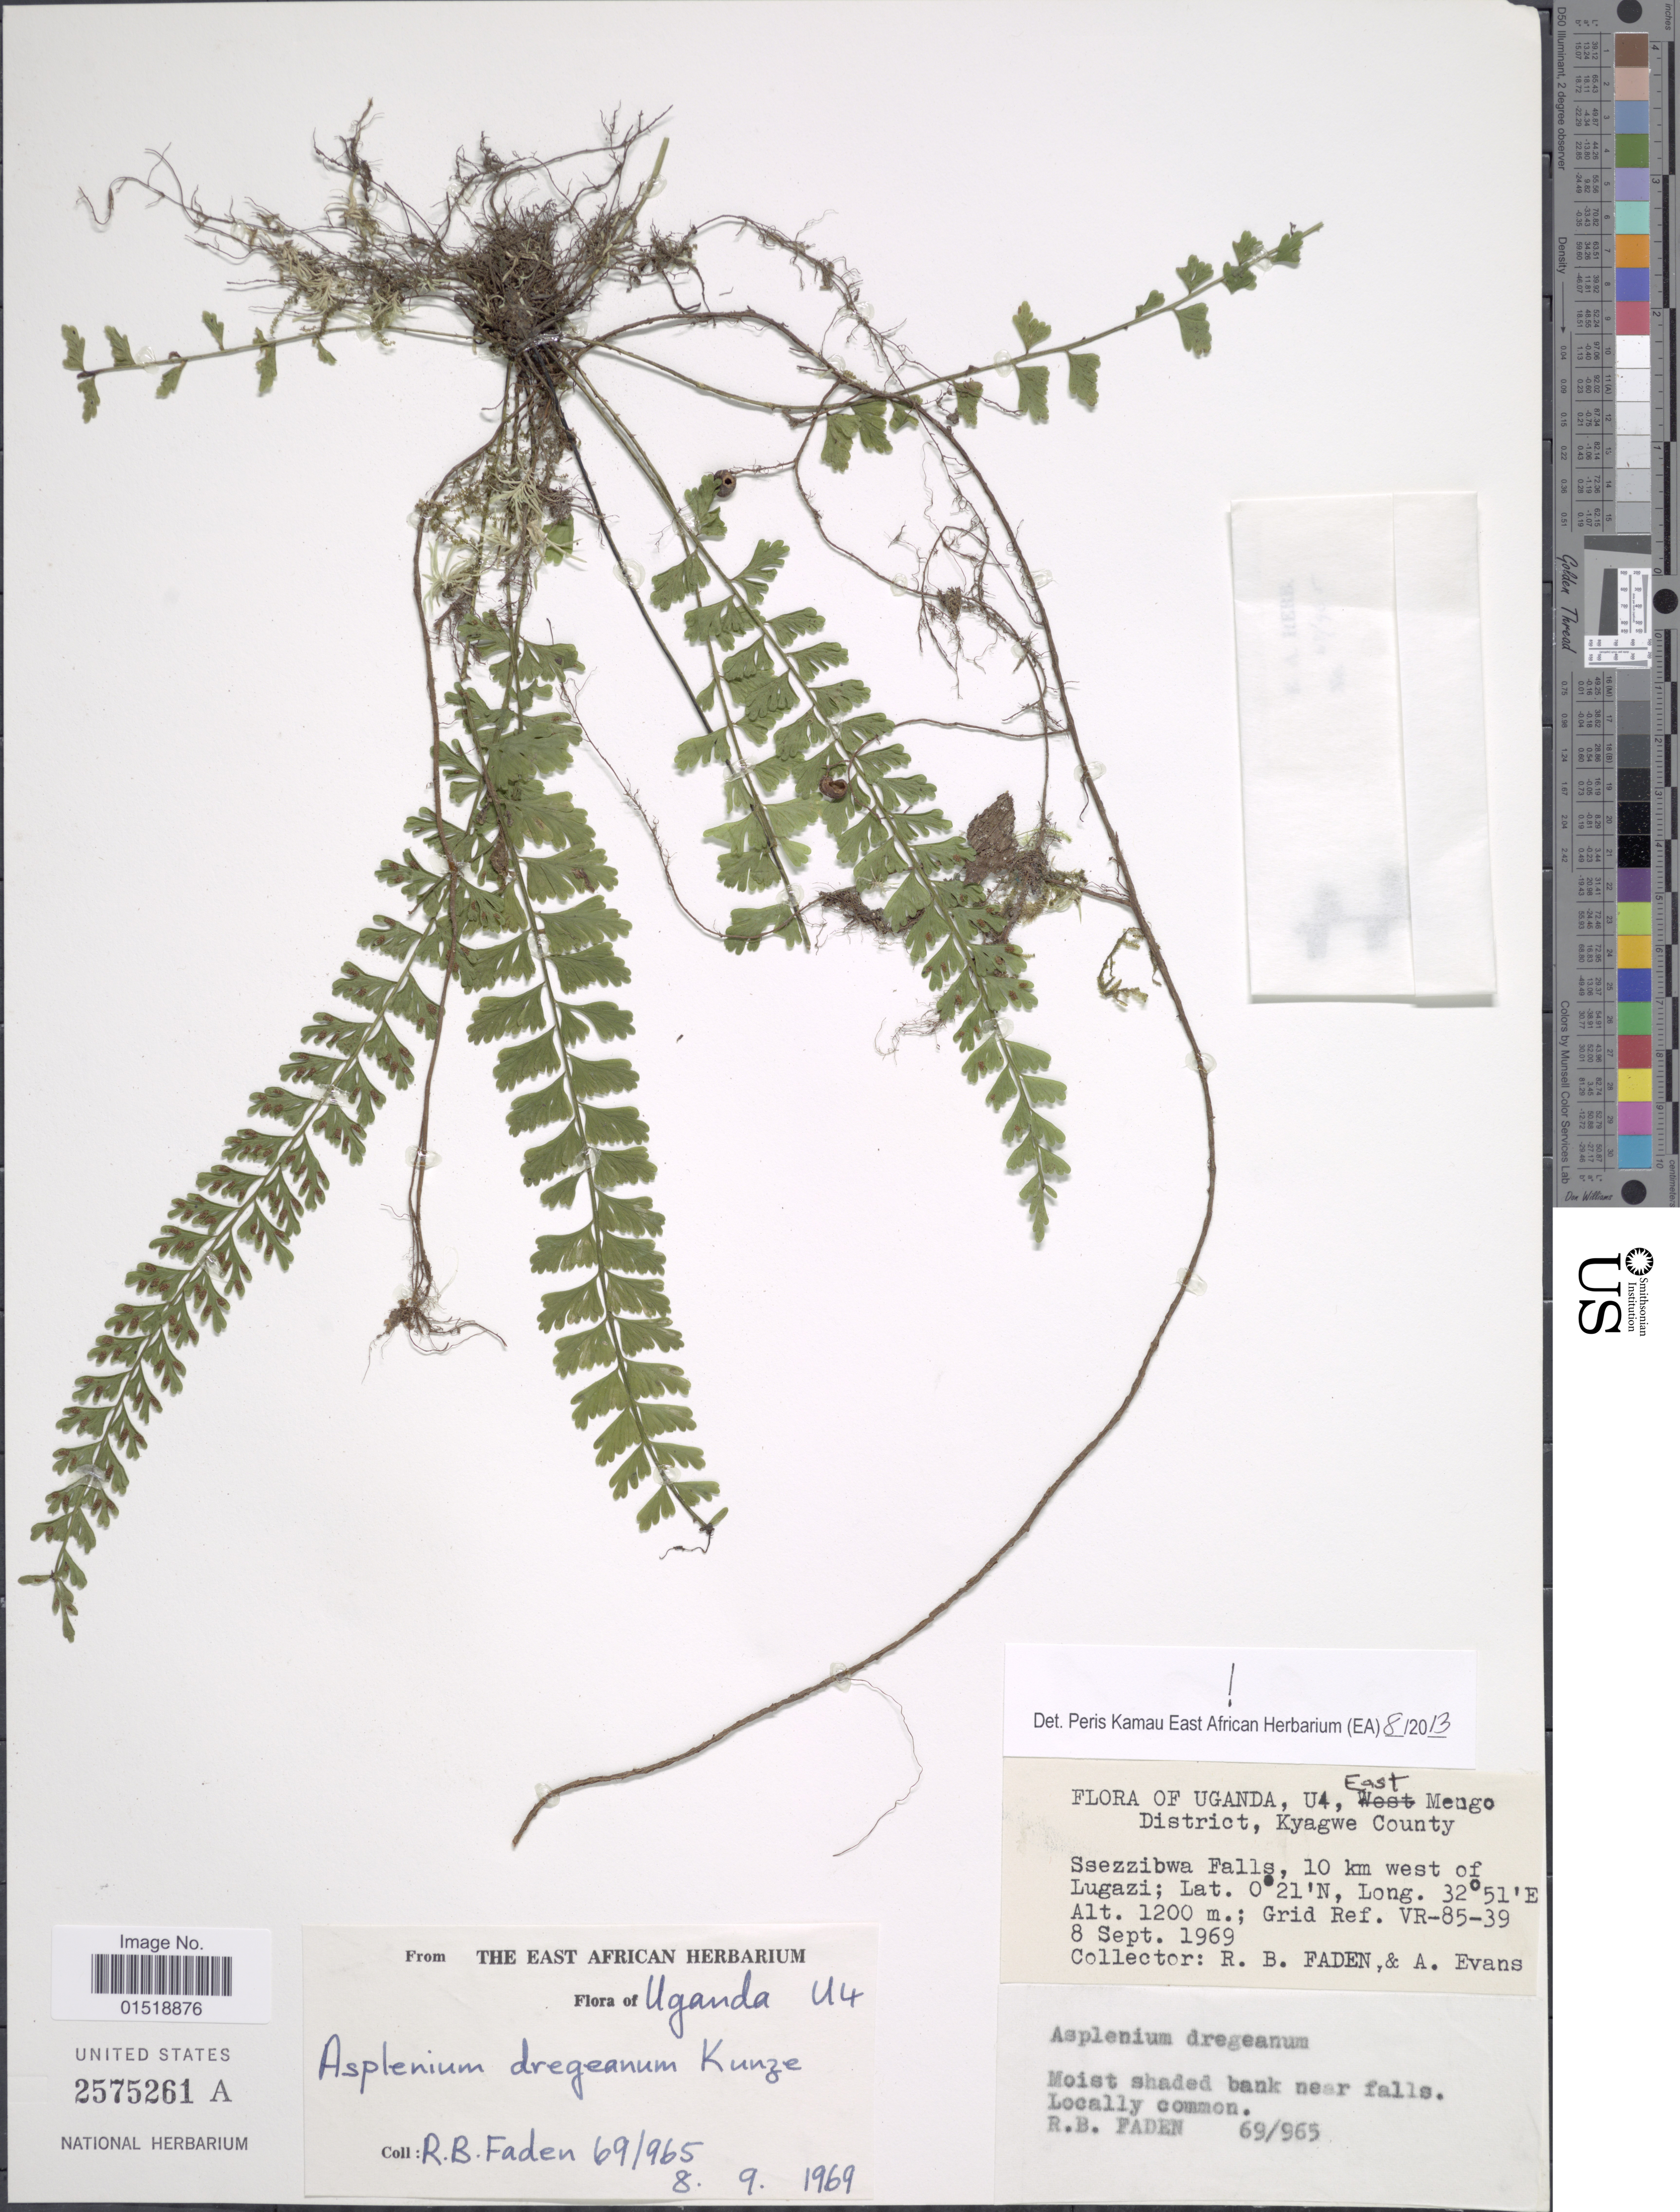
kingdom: Plantae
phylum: Tracheophyta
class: Polypodiopsida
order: Polypodiales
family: Aspleniaceae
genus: Asplenium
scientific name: Asplenium dregeanum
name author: Kunze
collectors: R. B. Faden & A. Evans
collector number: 69/965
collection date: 1969-09-08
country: Uganda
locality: Uganda, U4, East Meugo District, Kyagwe County. Ssezzibwa Falls, 10 km west of Lugazi.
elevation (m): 1200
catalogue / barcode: US 2575261A